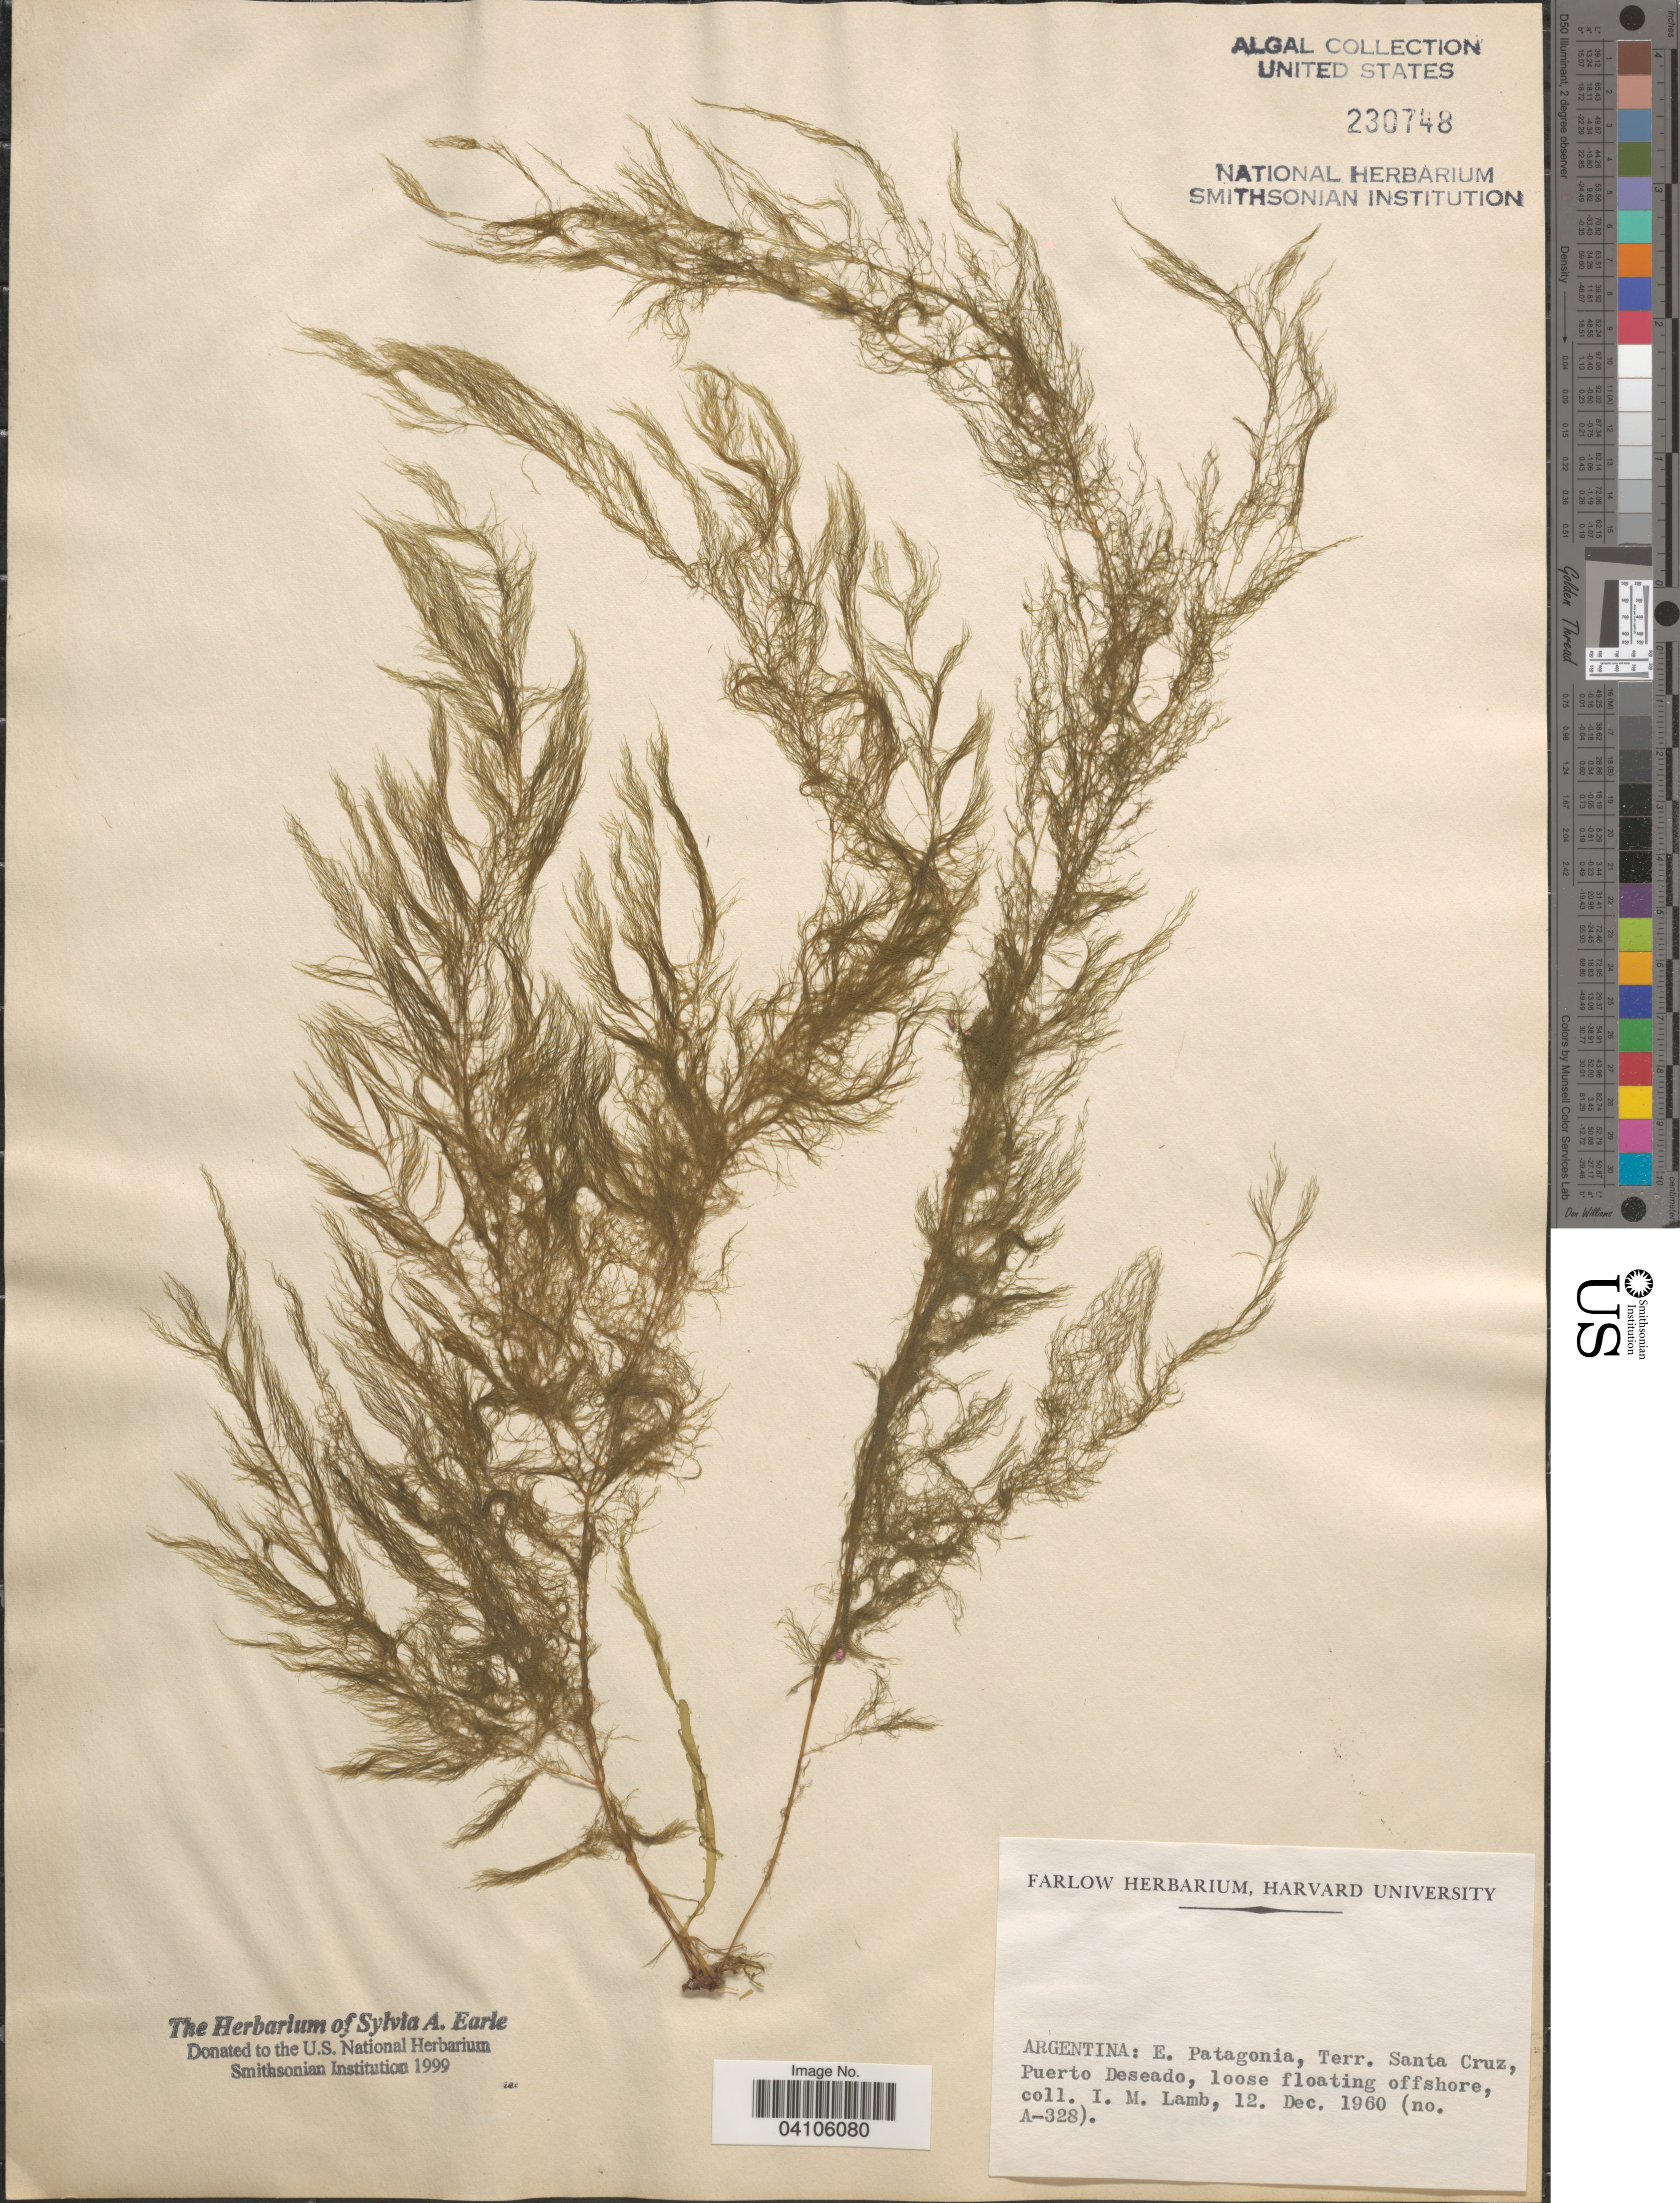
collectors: I. M. Lamb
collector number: A-328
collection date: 1960-12-12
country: Argentina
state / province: Santa Cruz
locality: E. Patagonia, Terr. Santa Cruz, Puerto Deseado.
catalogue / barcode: US 230748